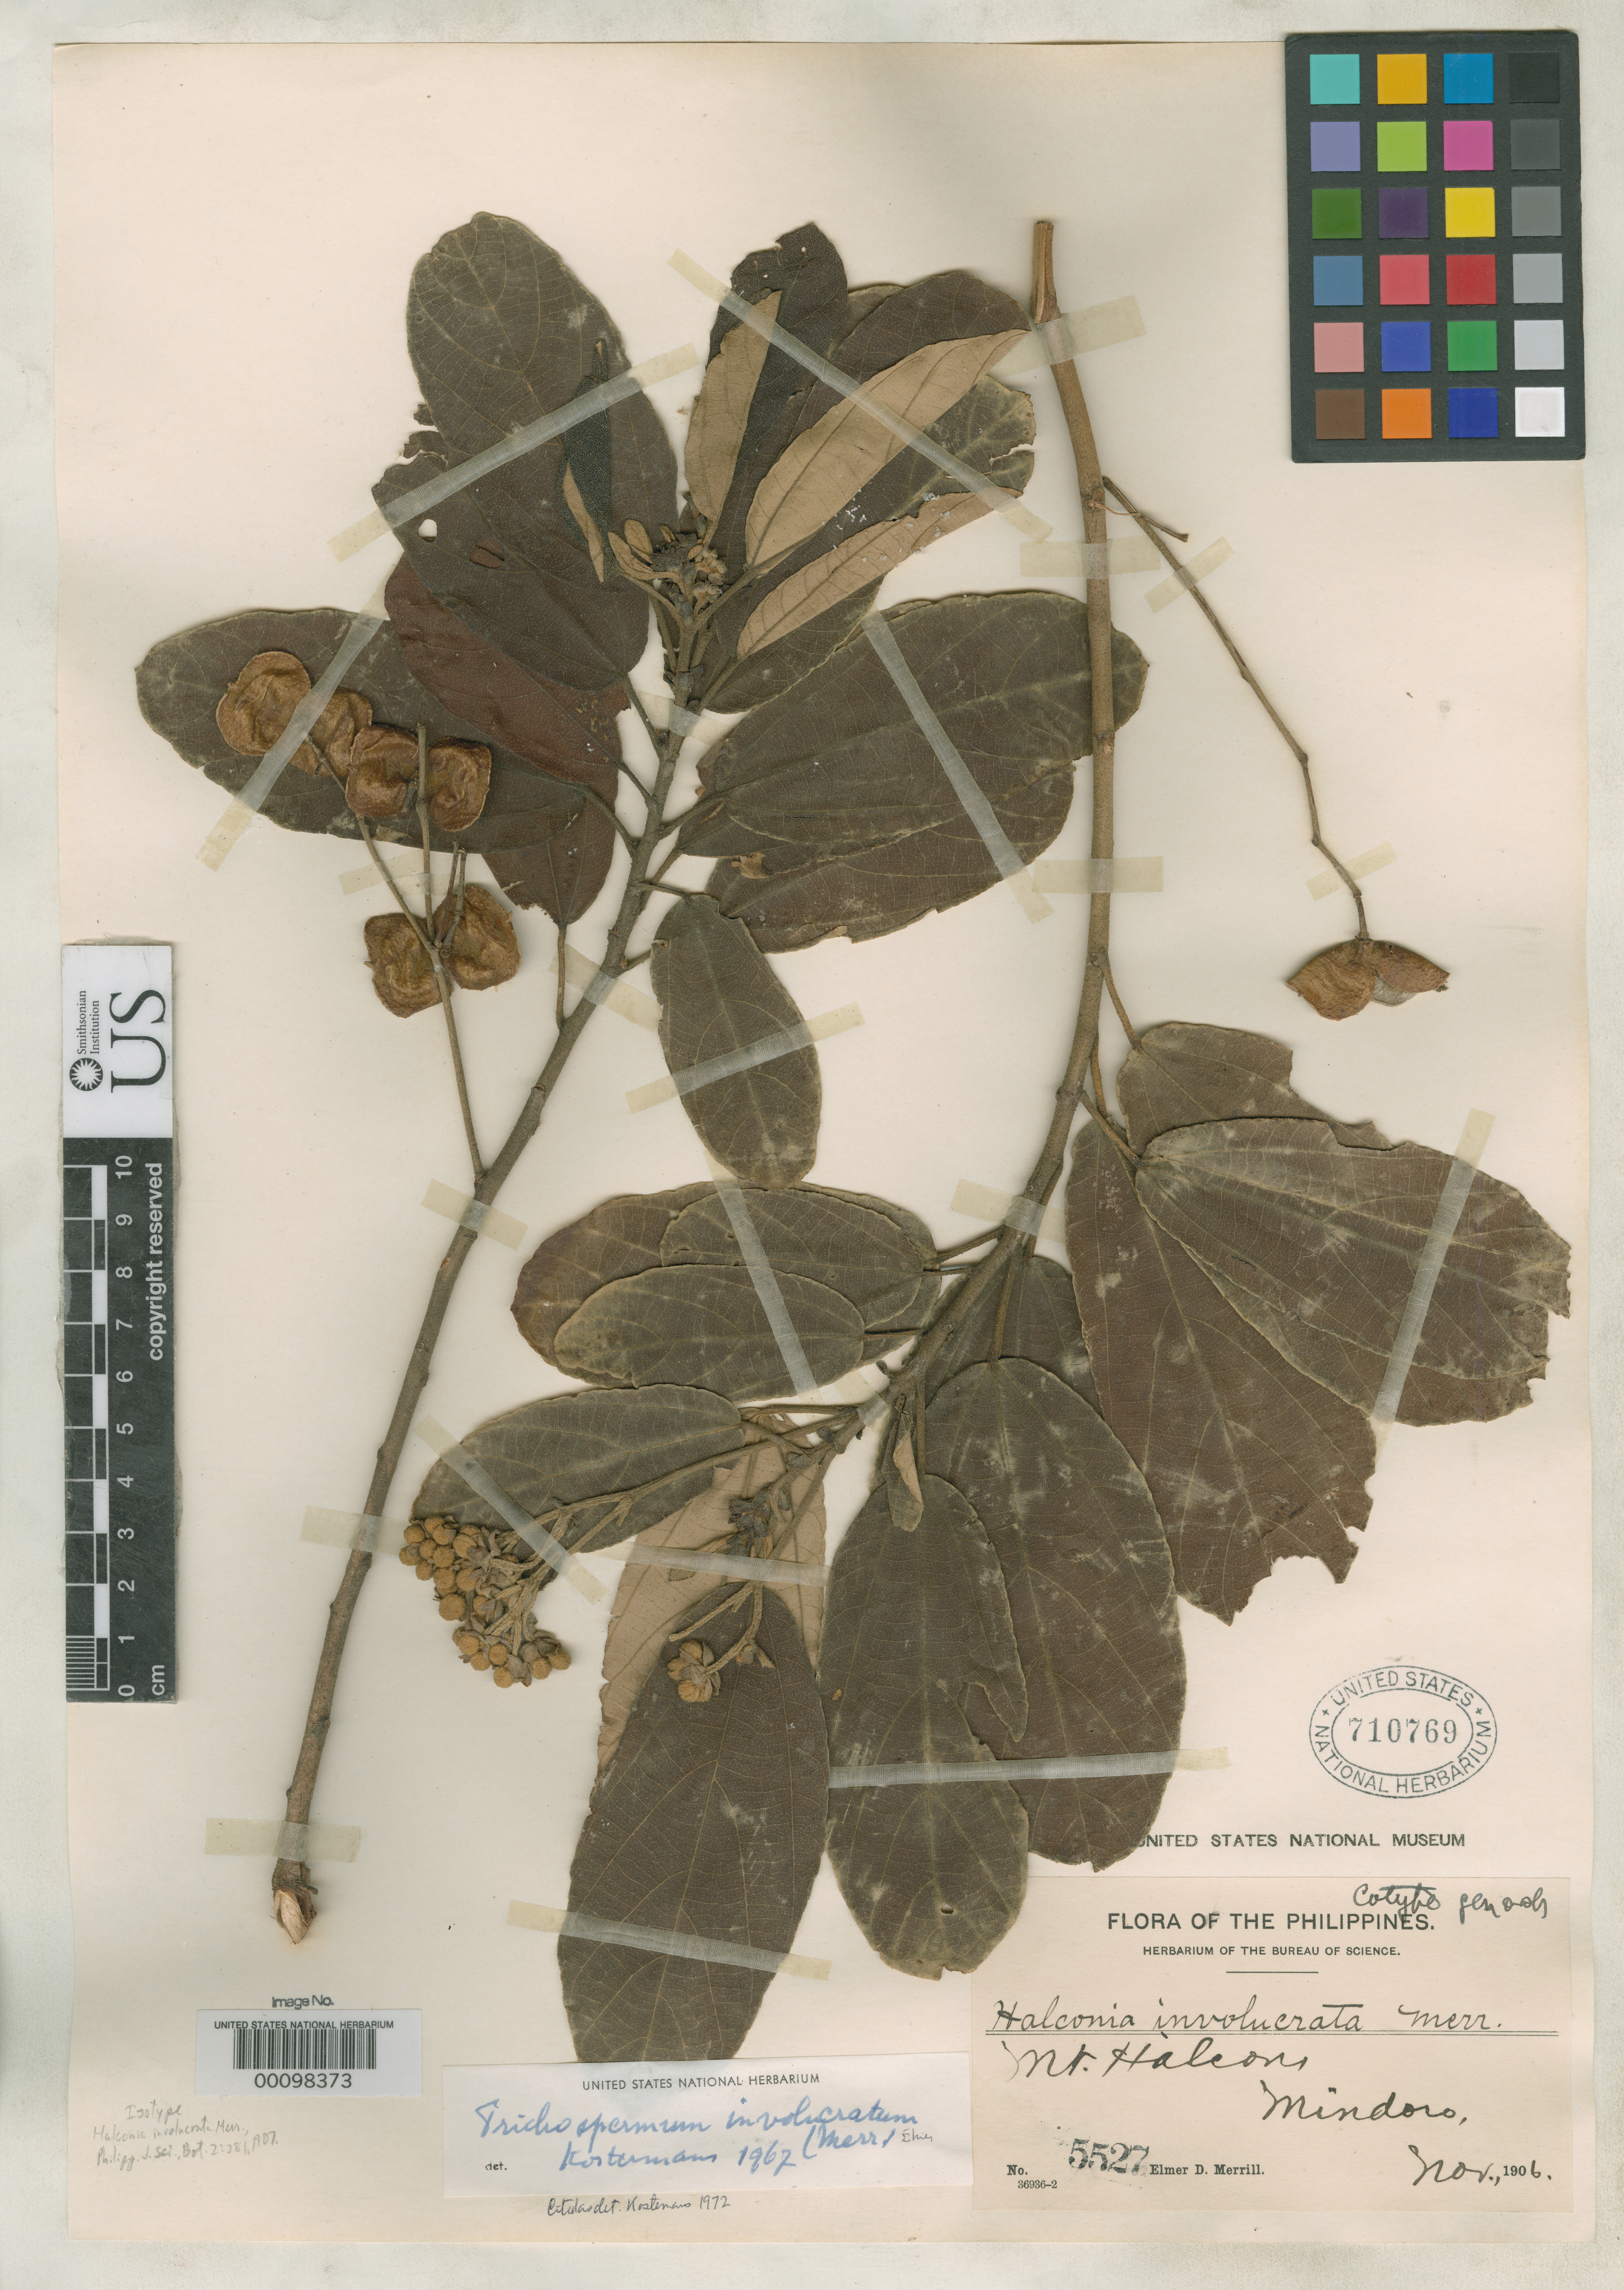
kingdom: Plantae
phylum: Tracheophyta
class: Magnoliopsida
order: Malvales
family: Malvaceae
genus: Halconia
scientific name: Halconia involucrata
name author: Merr.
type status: Isotype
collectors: E. D. Merrill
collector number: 5527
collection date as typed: Nov 1906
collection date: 1906-11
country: Philippines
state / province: Mimaropa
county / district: Mindoro Oriental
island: Mindoro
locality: Mt. Halcon, Mindoro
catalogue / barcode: US 710769